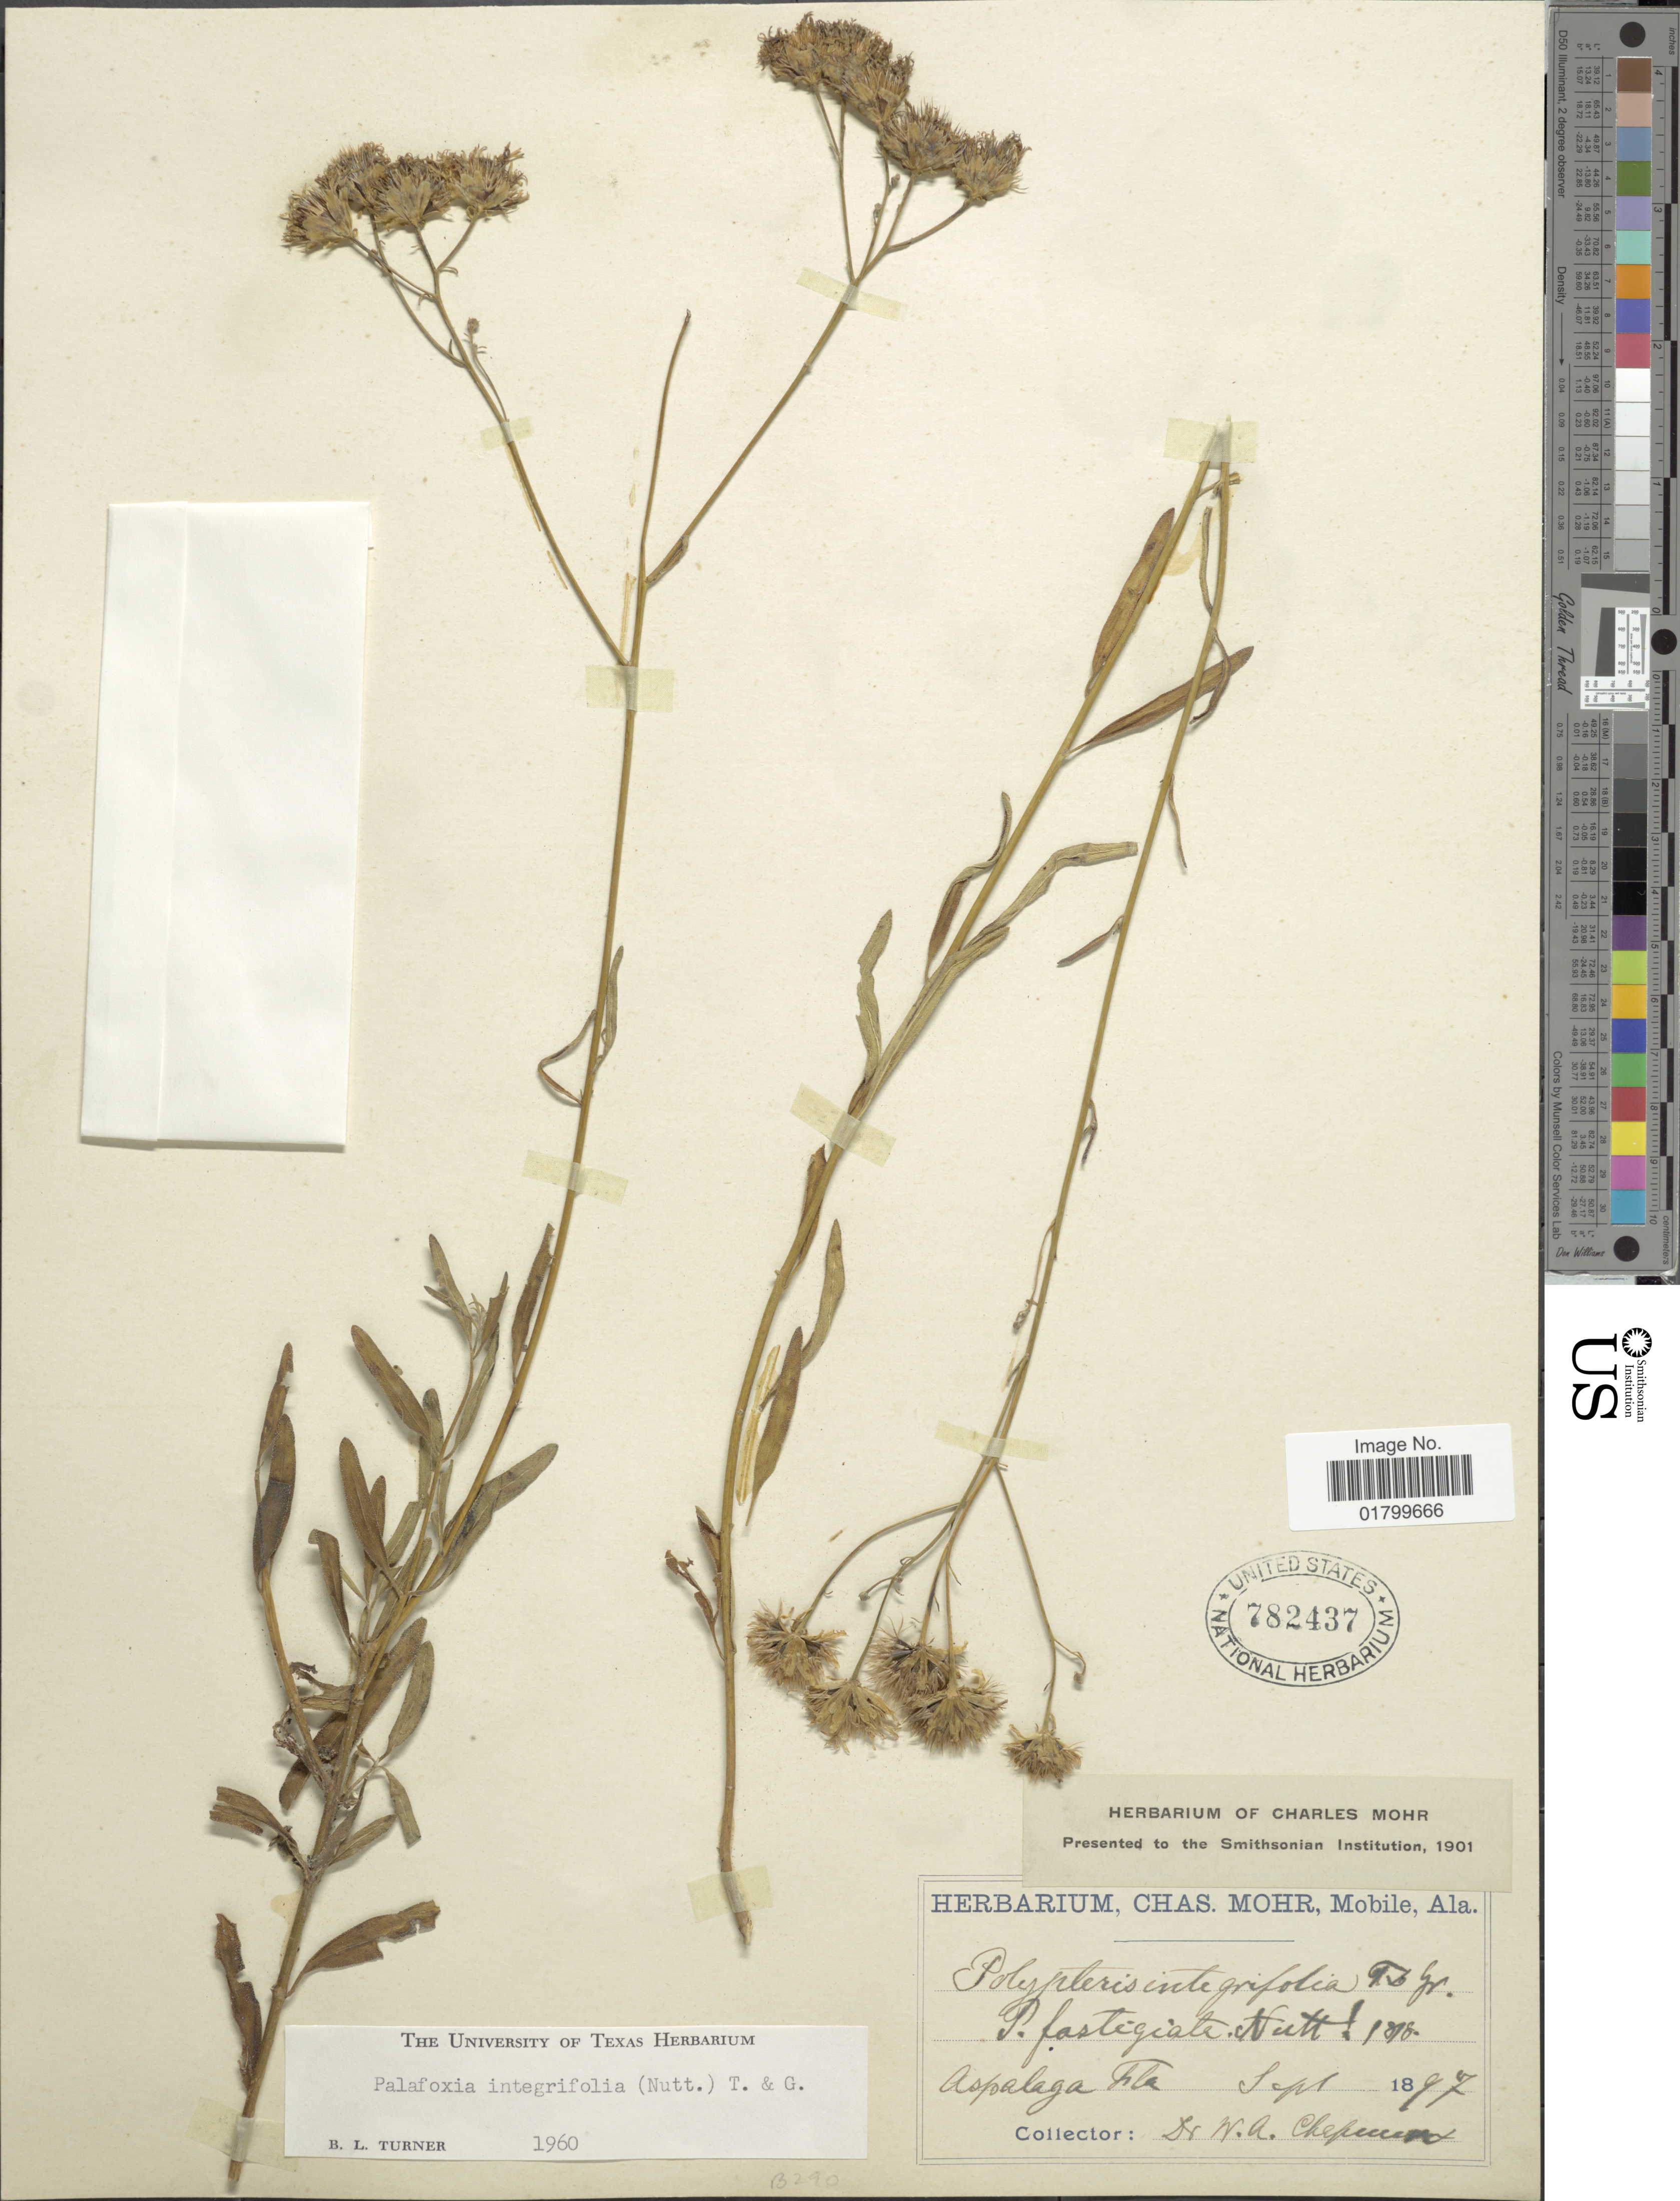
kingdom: Plantae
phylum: Tracheophyta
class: Magnoliopsida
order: Asterales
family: Asteraceae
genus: Palafoxia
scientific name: Palafoxia integrifolia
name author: (Nutt.) Torr. & A. Gray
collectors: W. A. Chapman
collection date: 1897-09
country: United States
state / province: Florida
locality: Aspalaga Fla.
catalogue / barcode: US 782437